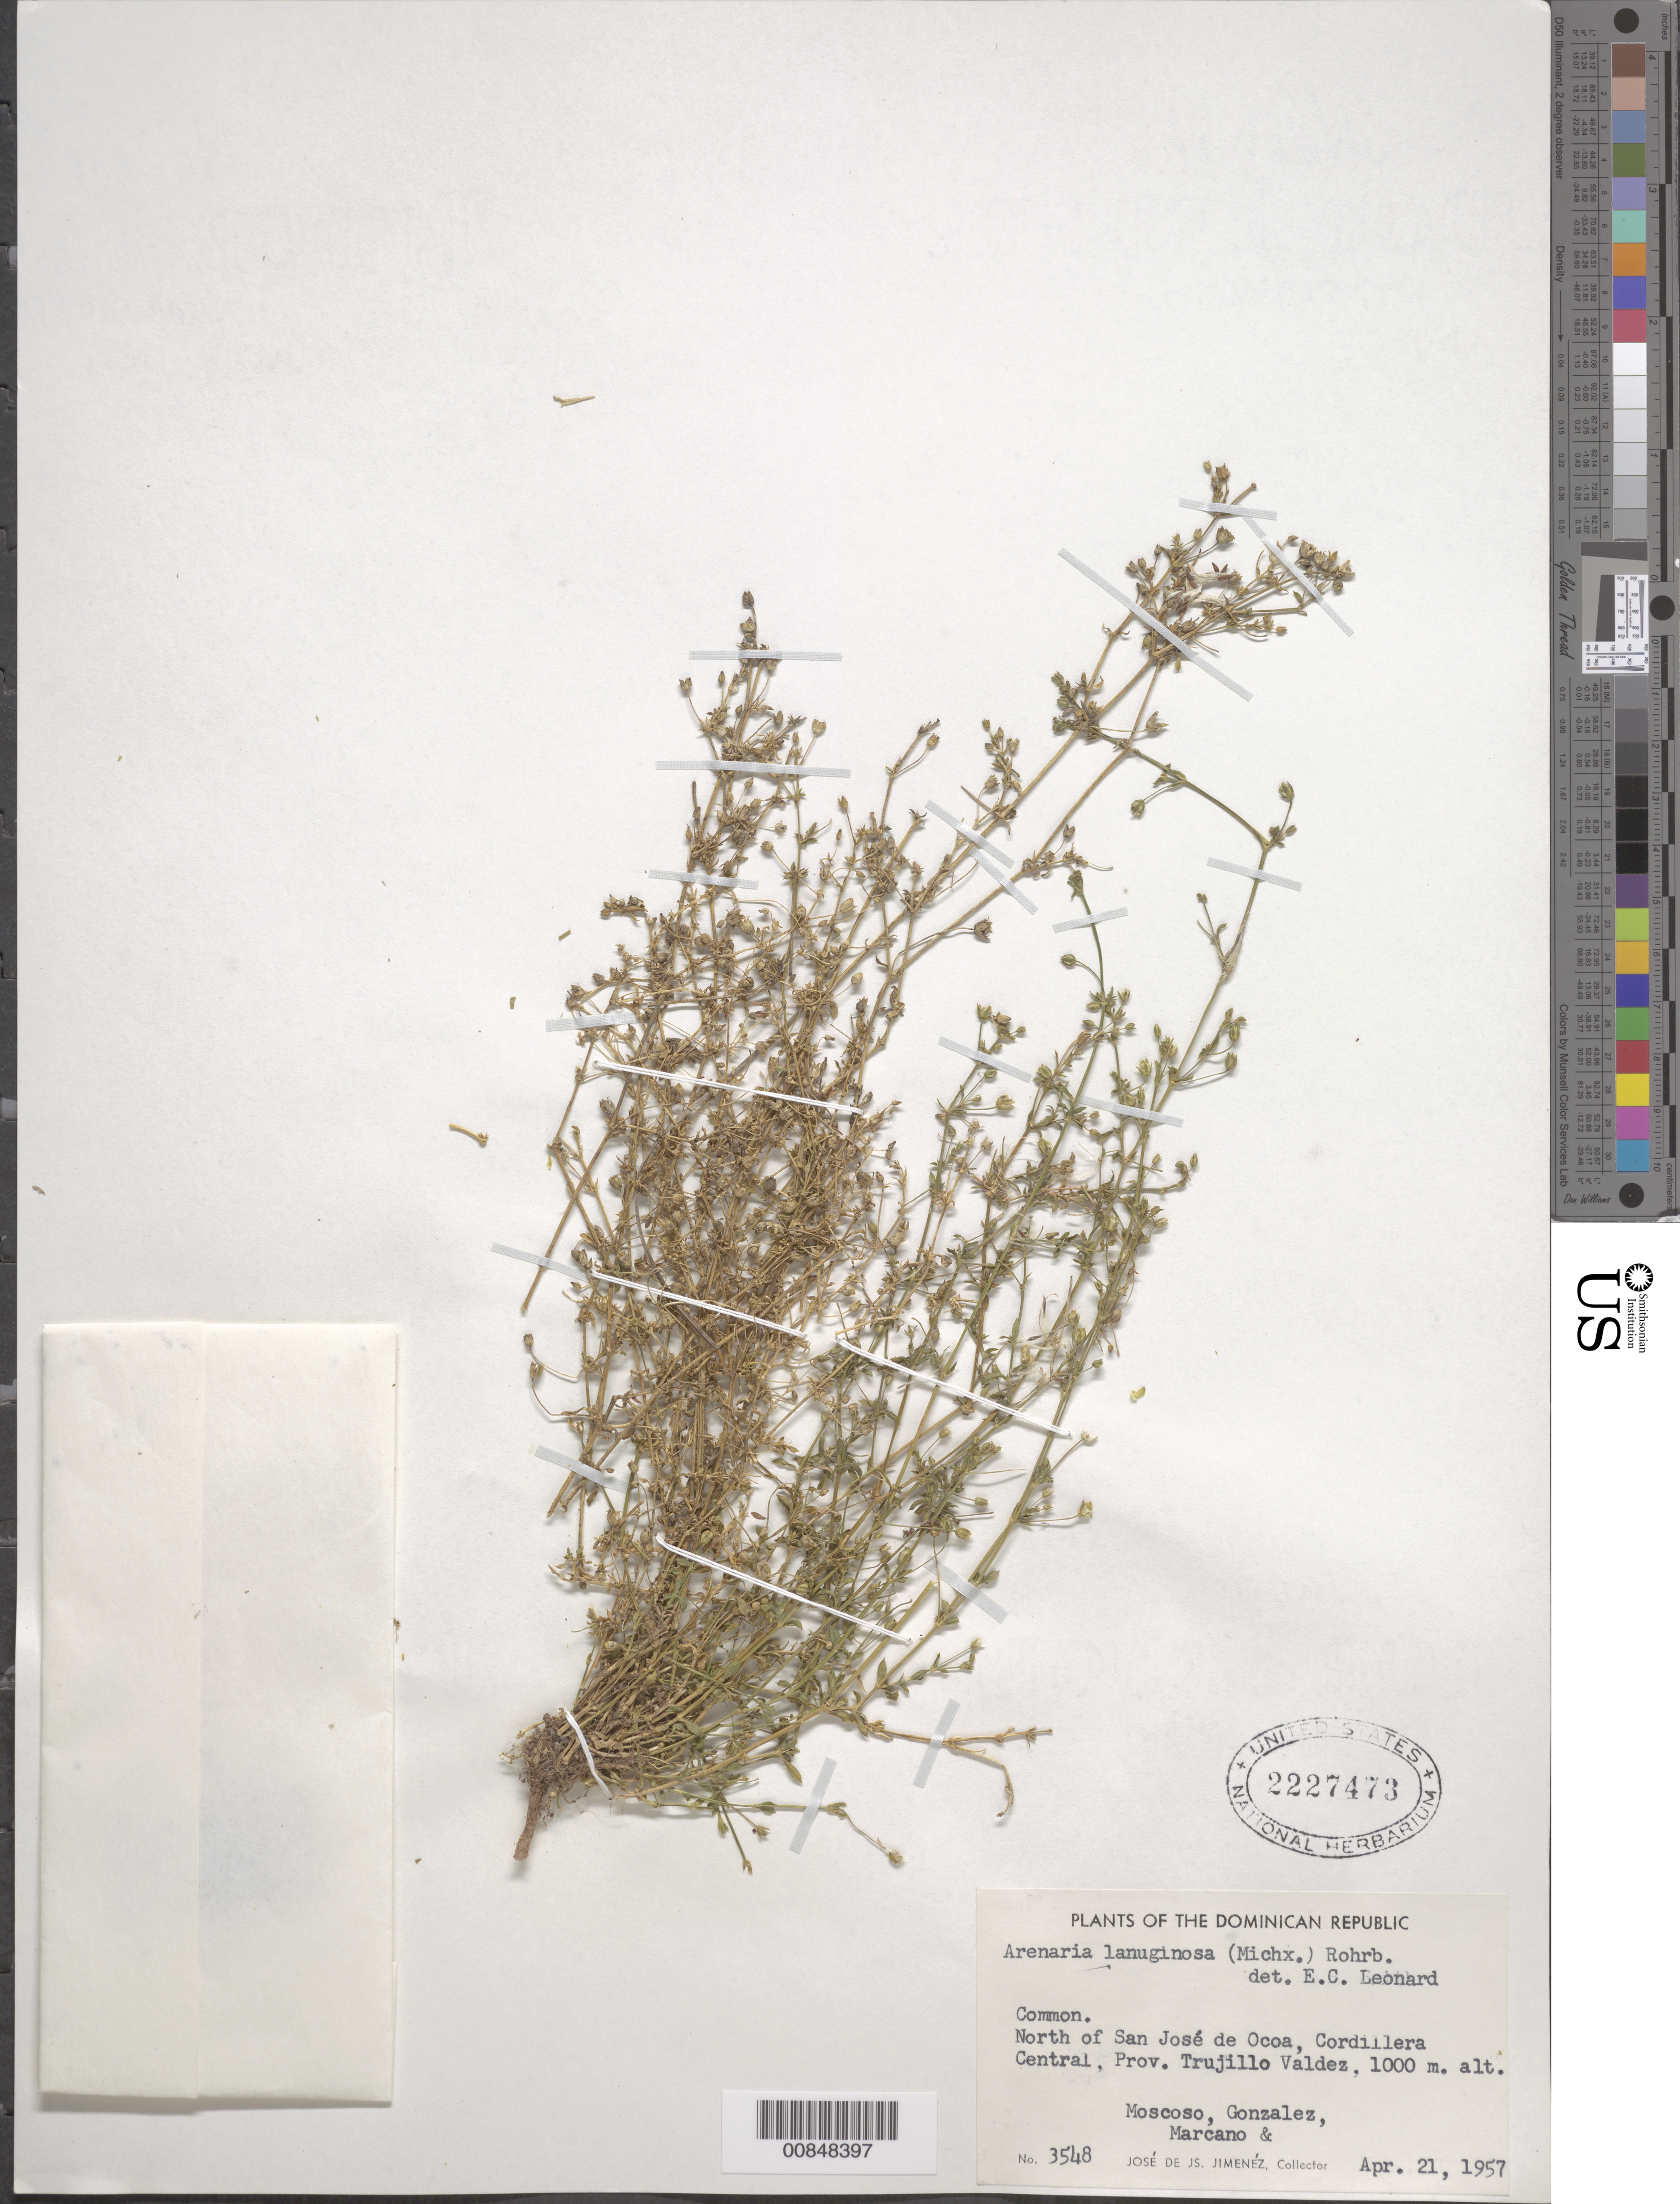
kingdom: Plantae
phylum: Tracheophyta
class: Magnoliopsida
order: Caryophyllales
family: Caryophyllaceae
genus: Arenaria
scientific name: Arenaria lanuginosa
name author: (Michx.) Rohrb.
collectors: J. J. Jiménez Almonte, -. Moscoso, -. Gonzalez & E. J. Marcano F.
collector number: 3548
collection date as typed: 21 Apr 1957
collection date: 1957-04-21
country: Dominican Republic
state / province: Peravia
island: Hispaniola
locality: North of San José de Ocoa, Cordillera Central, Prov. Trujillo Valdez (obsolete).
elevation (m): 1000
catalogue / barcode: US 2227473